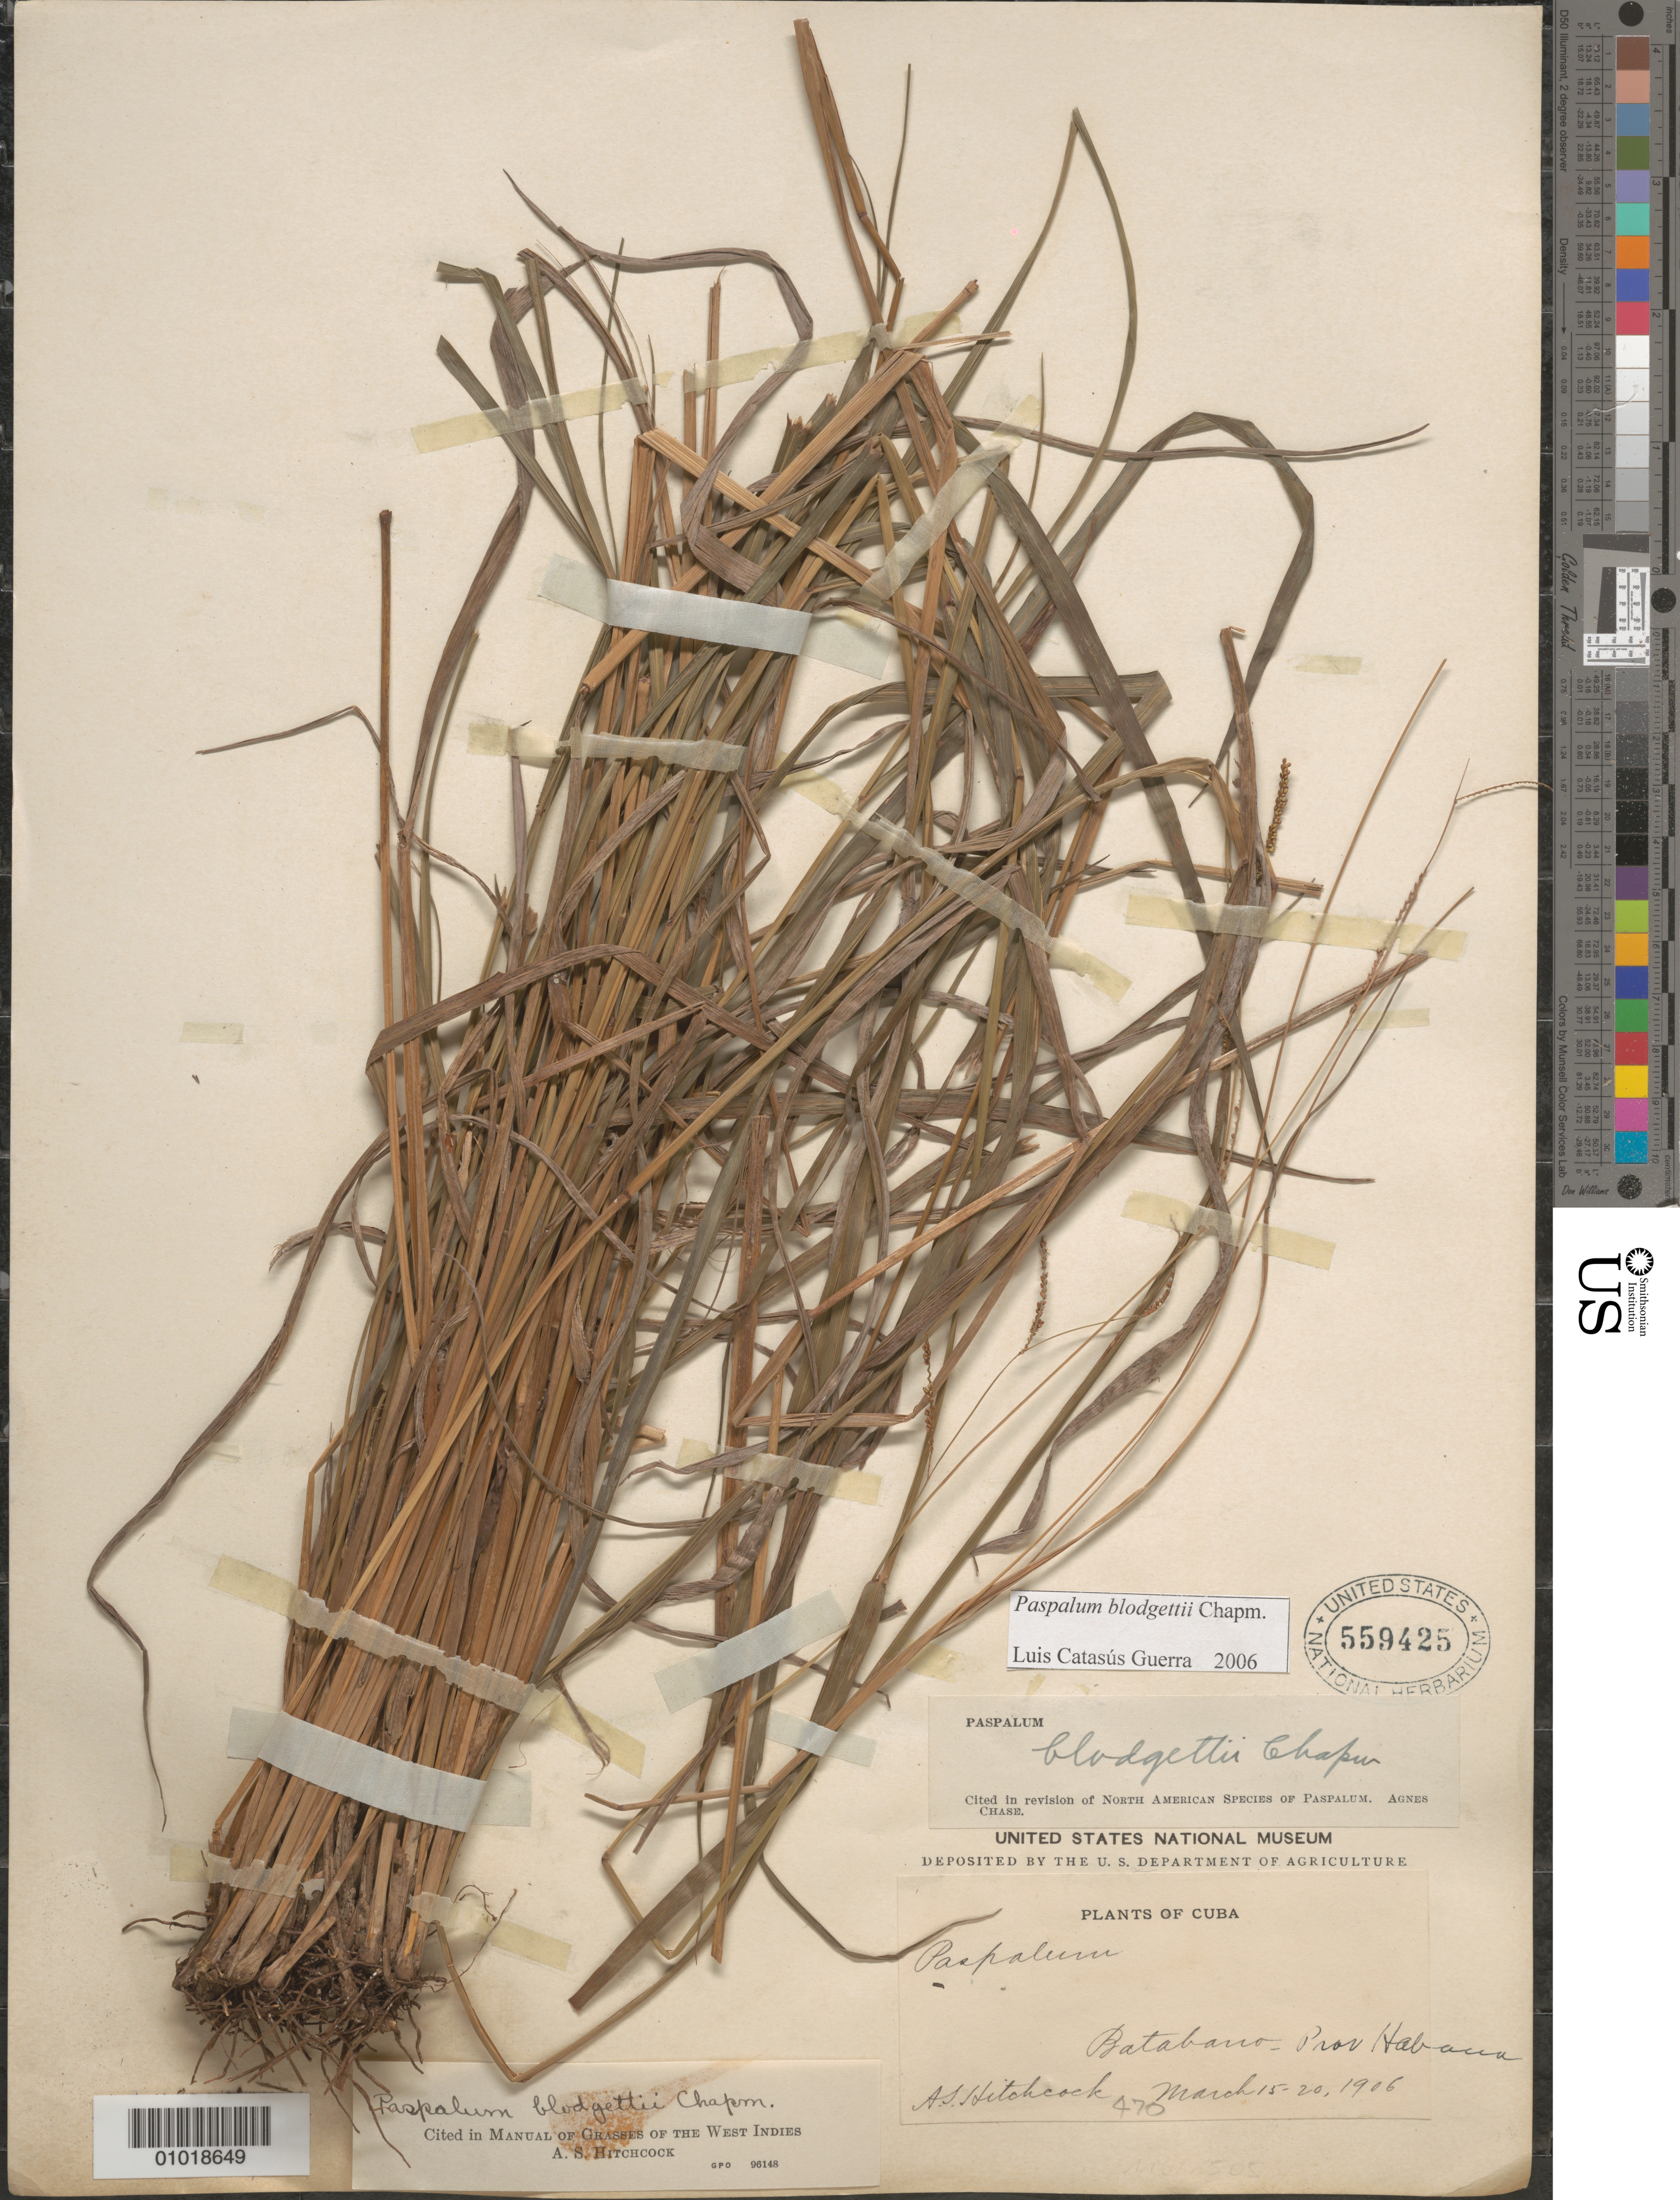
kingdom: Plantae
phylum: Tracheophyta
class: Liliopsida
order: Poales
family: Poaceae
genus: Paspalum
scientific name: Paspalum blodgettii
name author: Chapm.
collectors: A. S. Hitchcock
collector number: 470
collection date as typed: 15 Mar 1906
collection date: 1906-03-15/1906-03-20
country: Cuba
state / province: La Habana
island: Cuba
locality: Batabanó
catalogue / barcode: US 559425